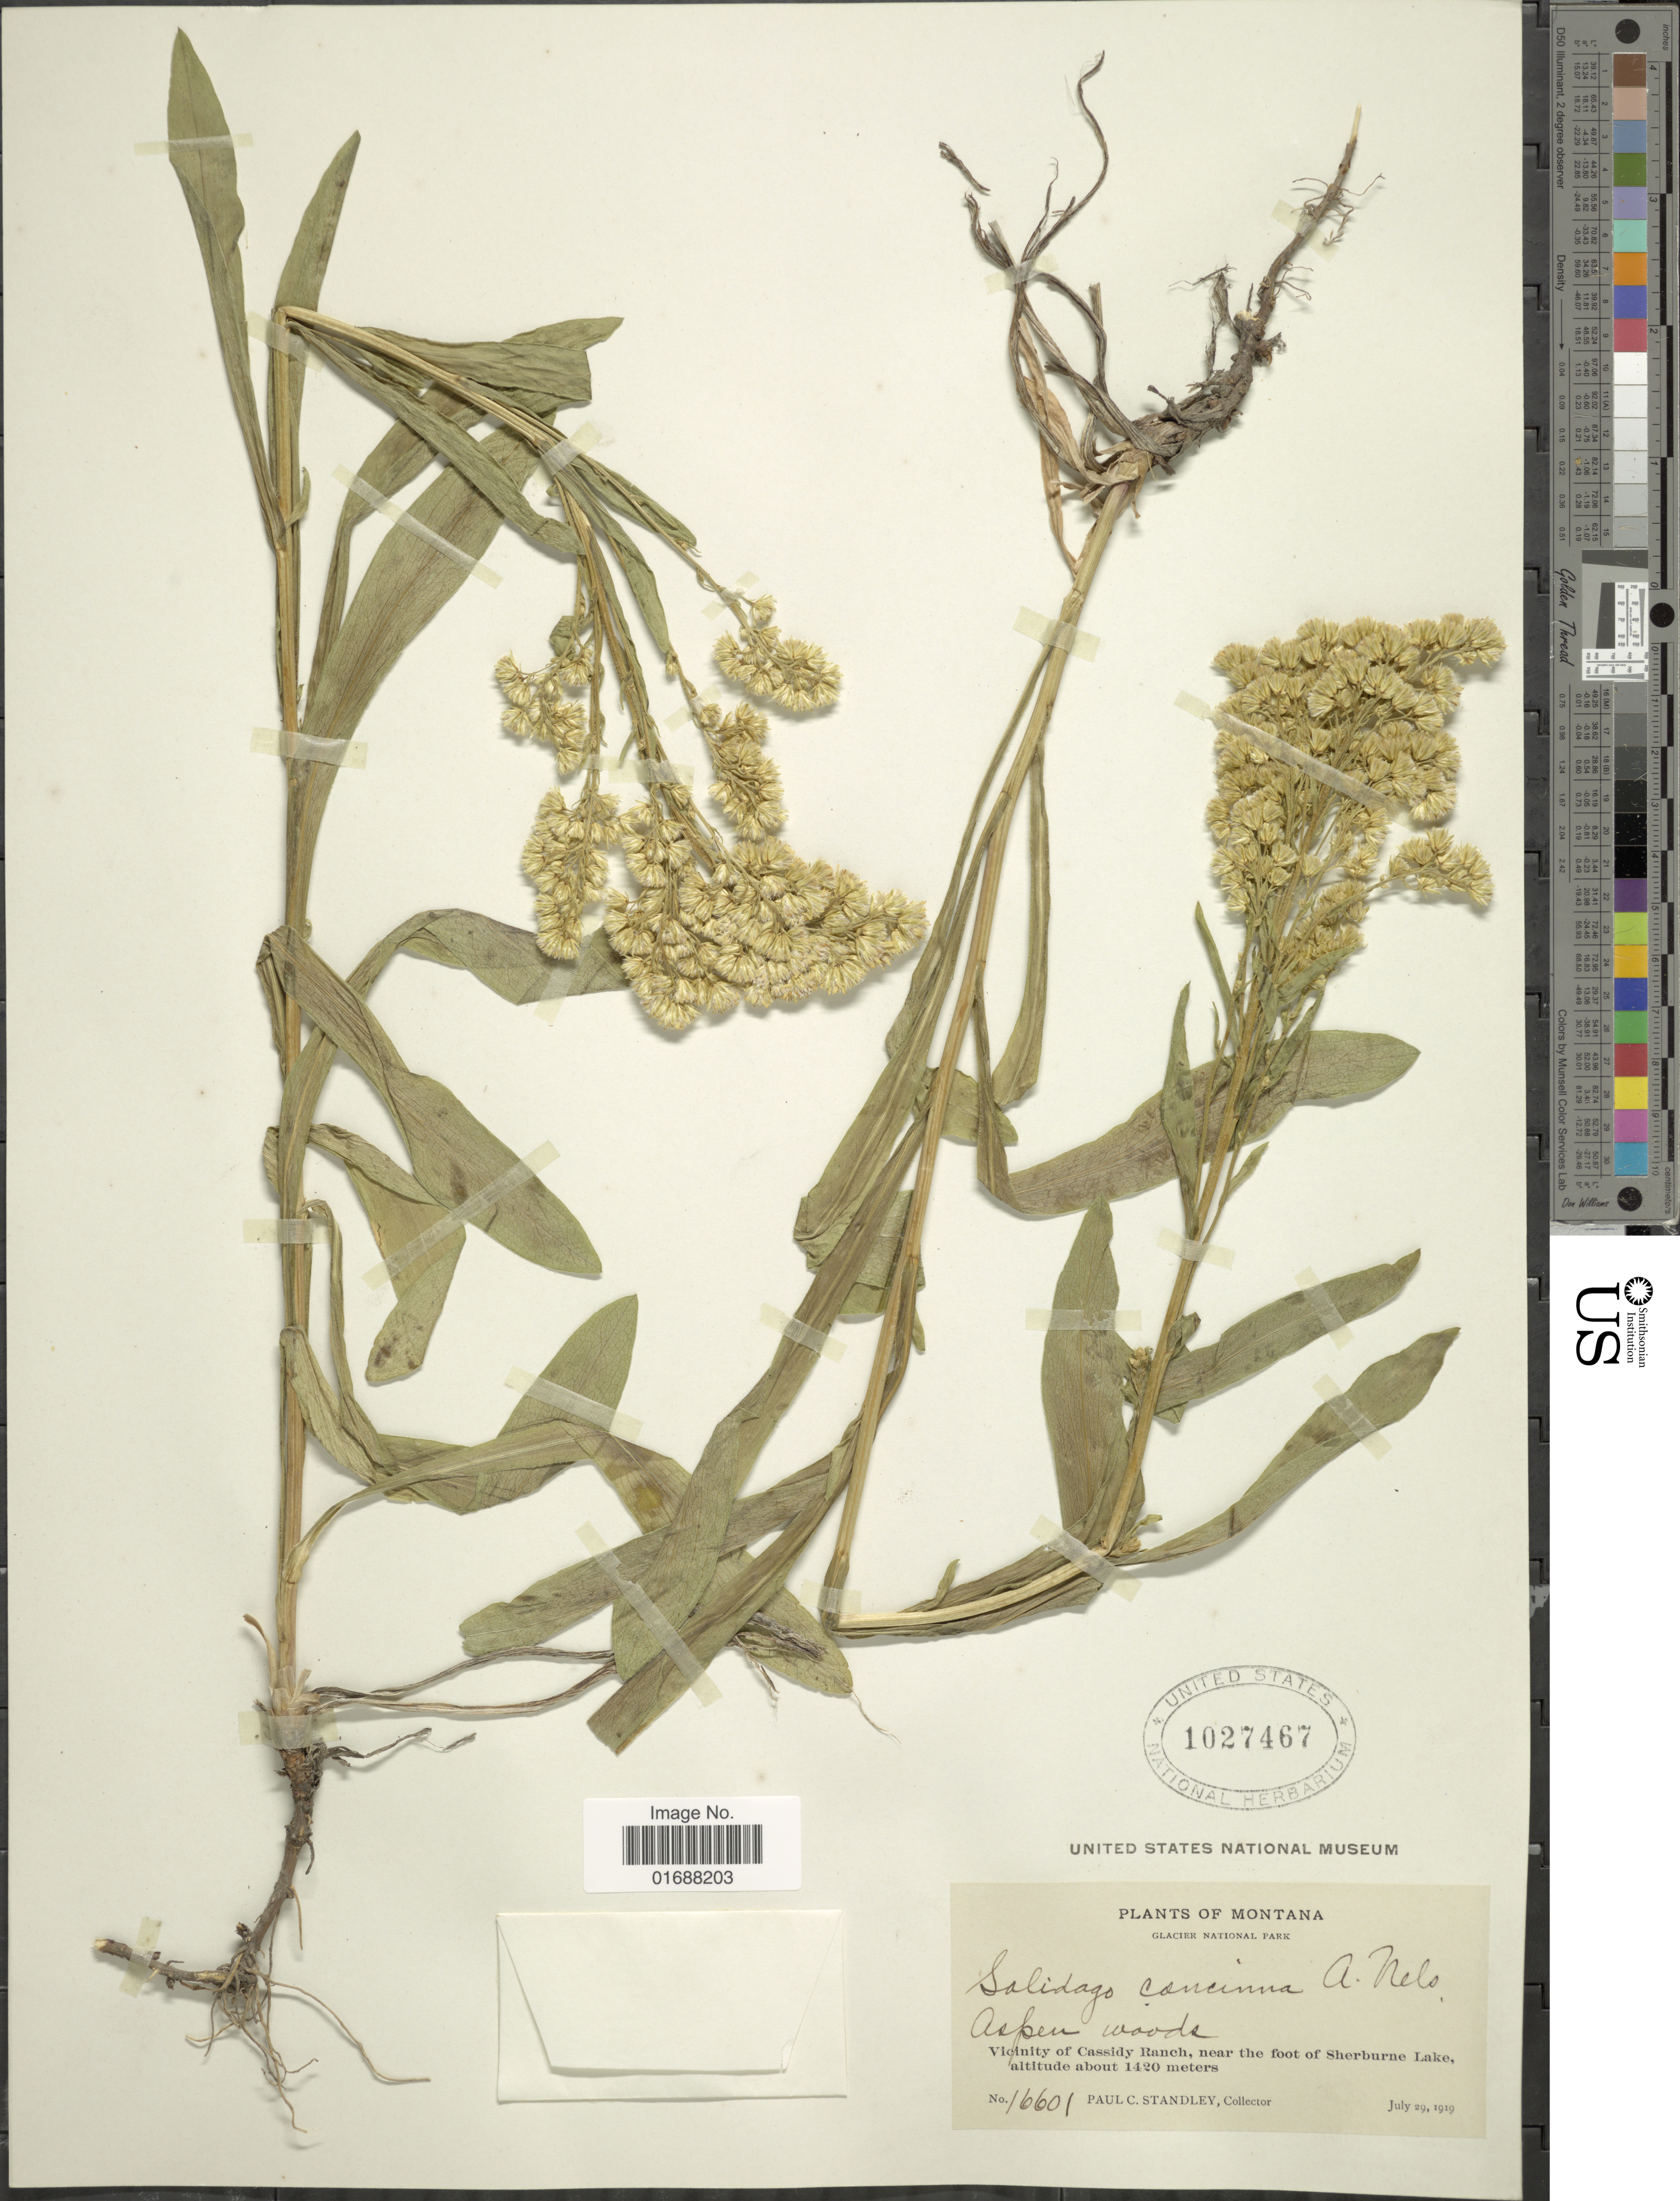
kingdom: Plantae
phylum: Tracheophyta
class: Magnoliopsida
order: Asterales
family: Asteraceae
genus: Solidago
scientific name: Solidago missouriensis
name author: Nutt.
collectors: P. C. Standley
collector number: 16601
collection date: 1919-07-29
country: United States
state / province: Montana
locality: Montana,Glacier National Park. Vicinity of Cassidy Ranch, near the foot of Sherburne Lake.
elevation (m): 1420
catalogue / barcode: US 1027467